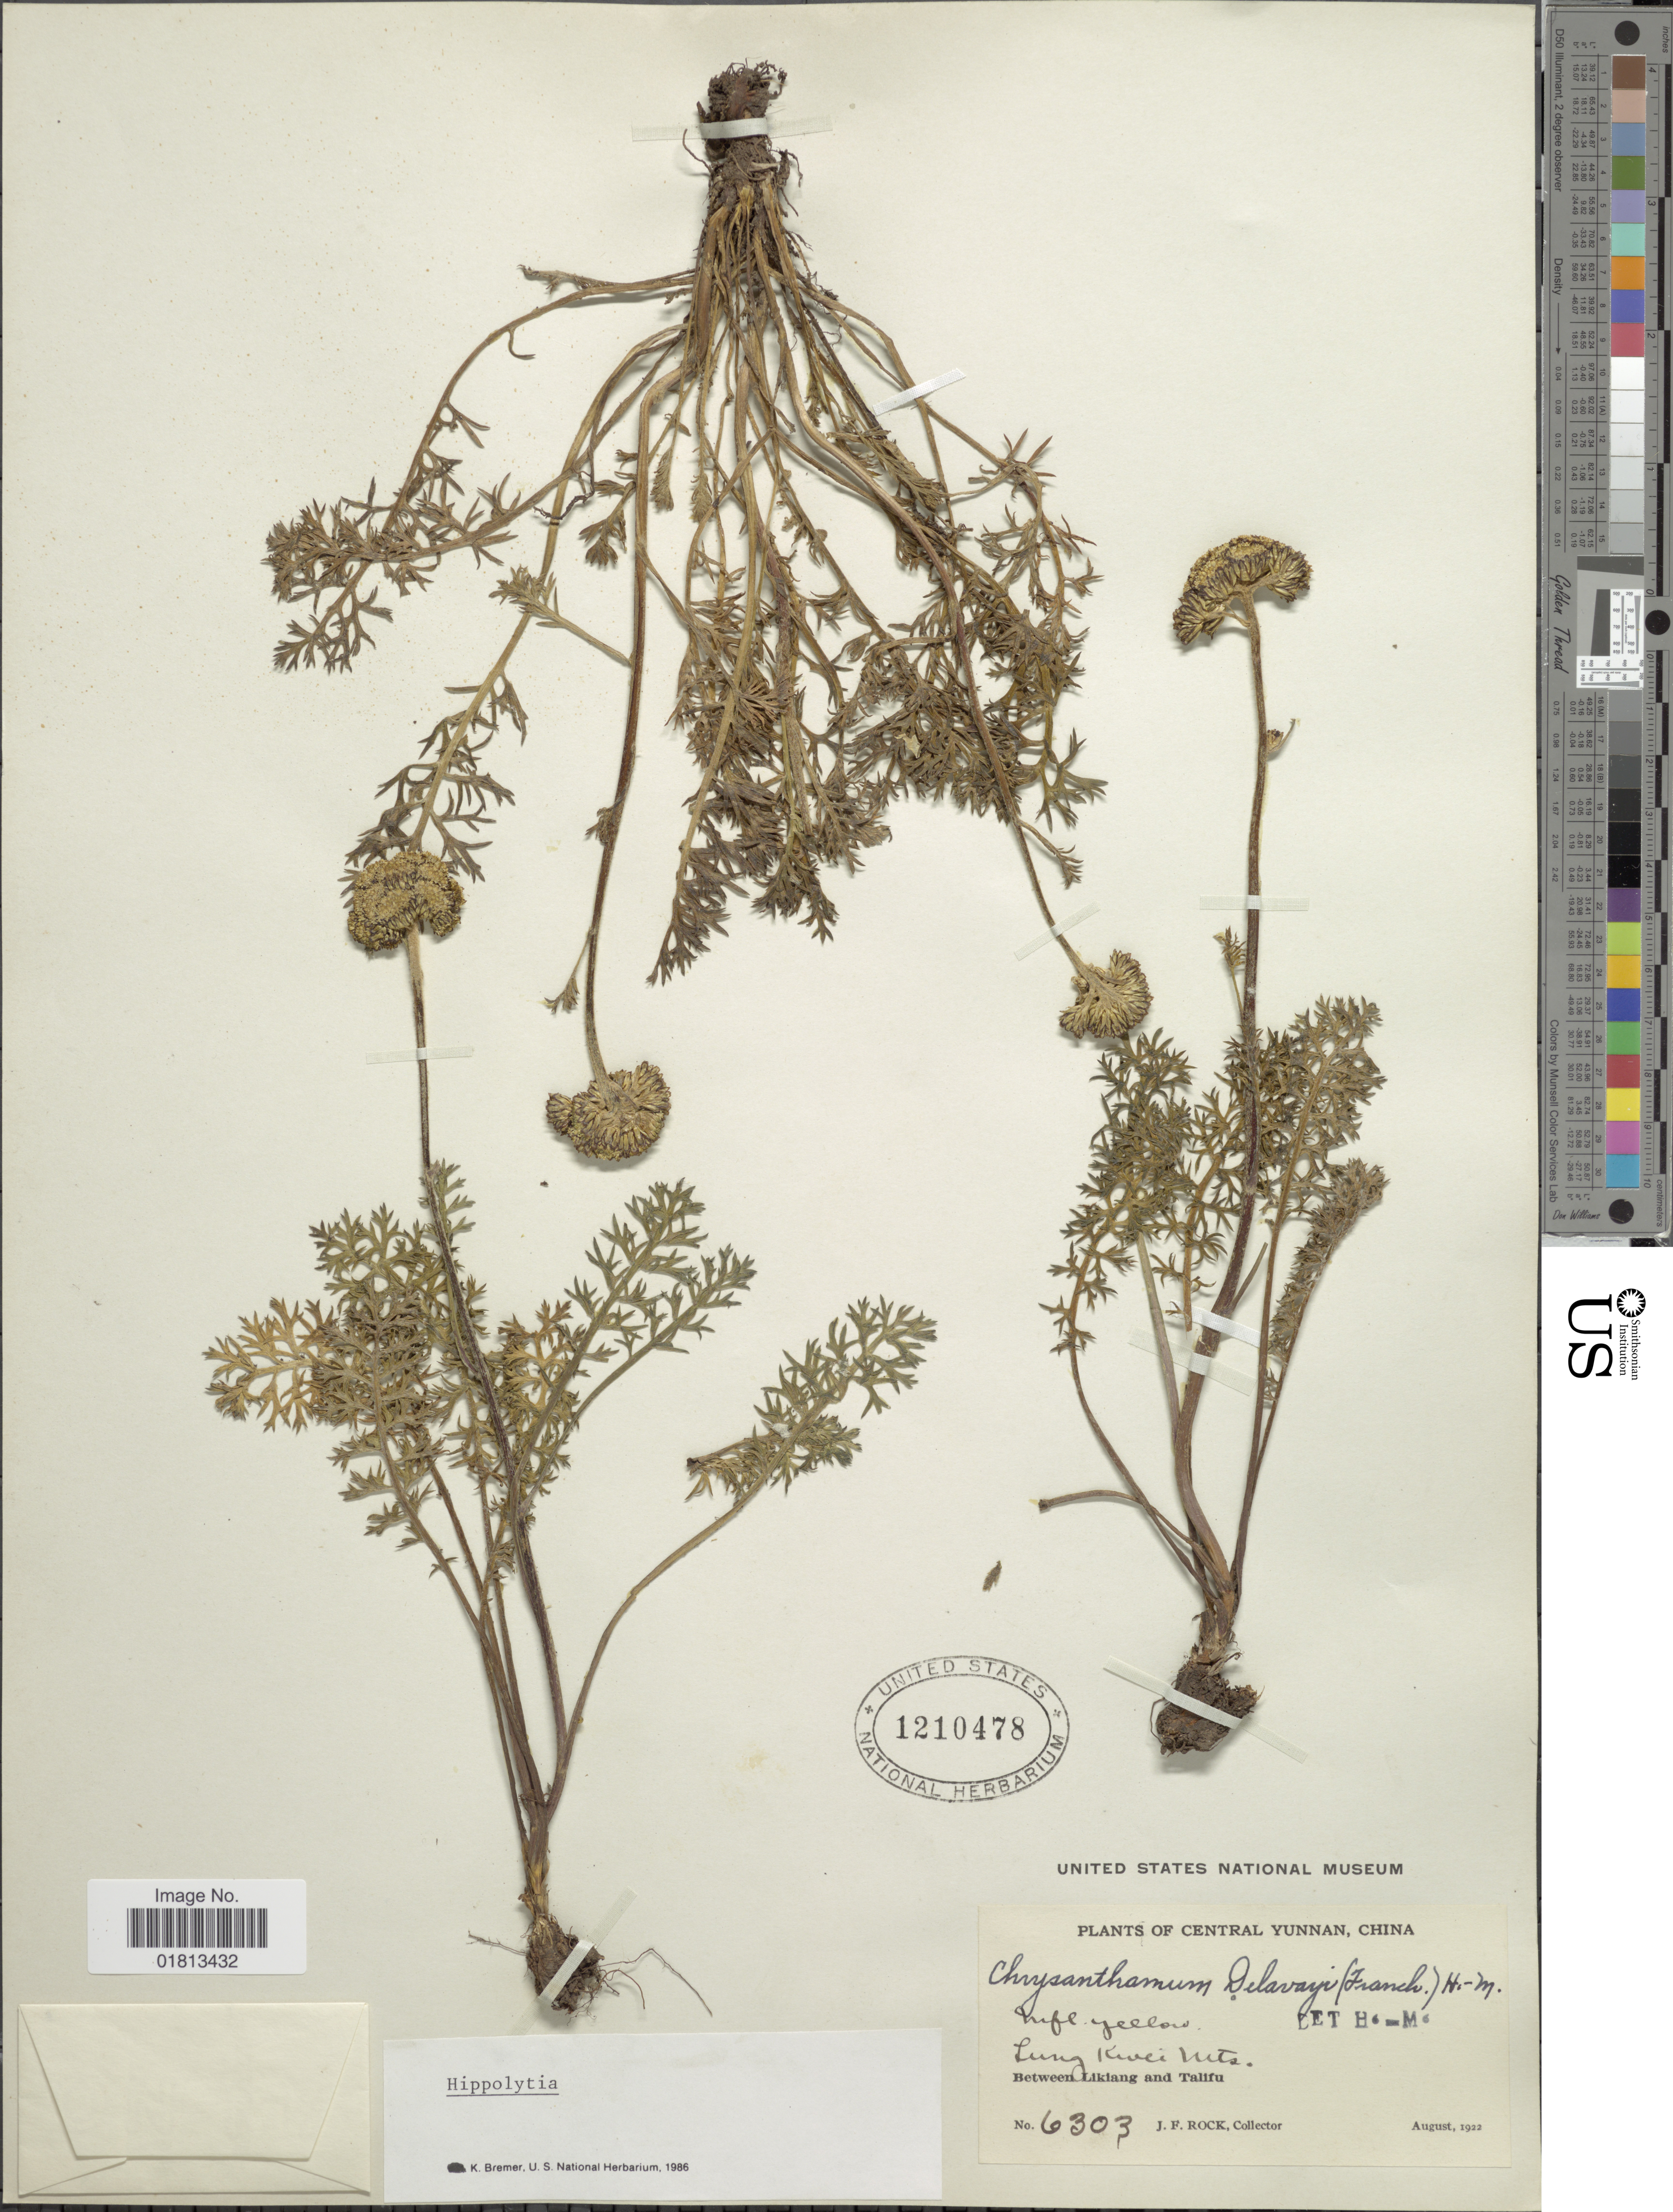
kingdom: Plantae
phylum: Tracheophyta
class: Magnoliopsida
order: Asterales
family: Asteraceae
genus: Hippolytia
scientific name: Hippolytia delavayi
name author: Franch.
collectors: J. Rock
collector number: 6303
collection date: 1922-08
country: China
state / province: Yunnan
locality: Central Yunnan, China, Lung Kivei Mts., Between Likiang and Talifu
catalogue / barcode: US 1210478